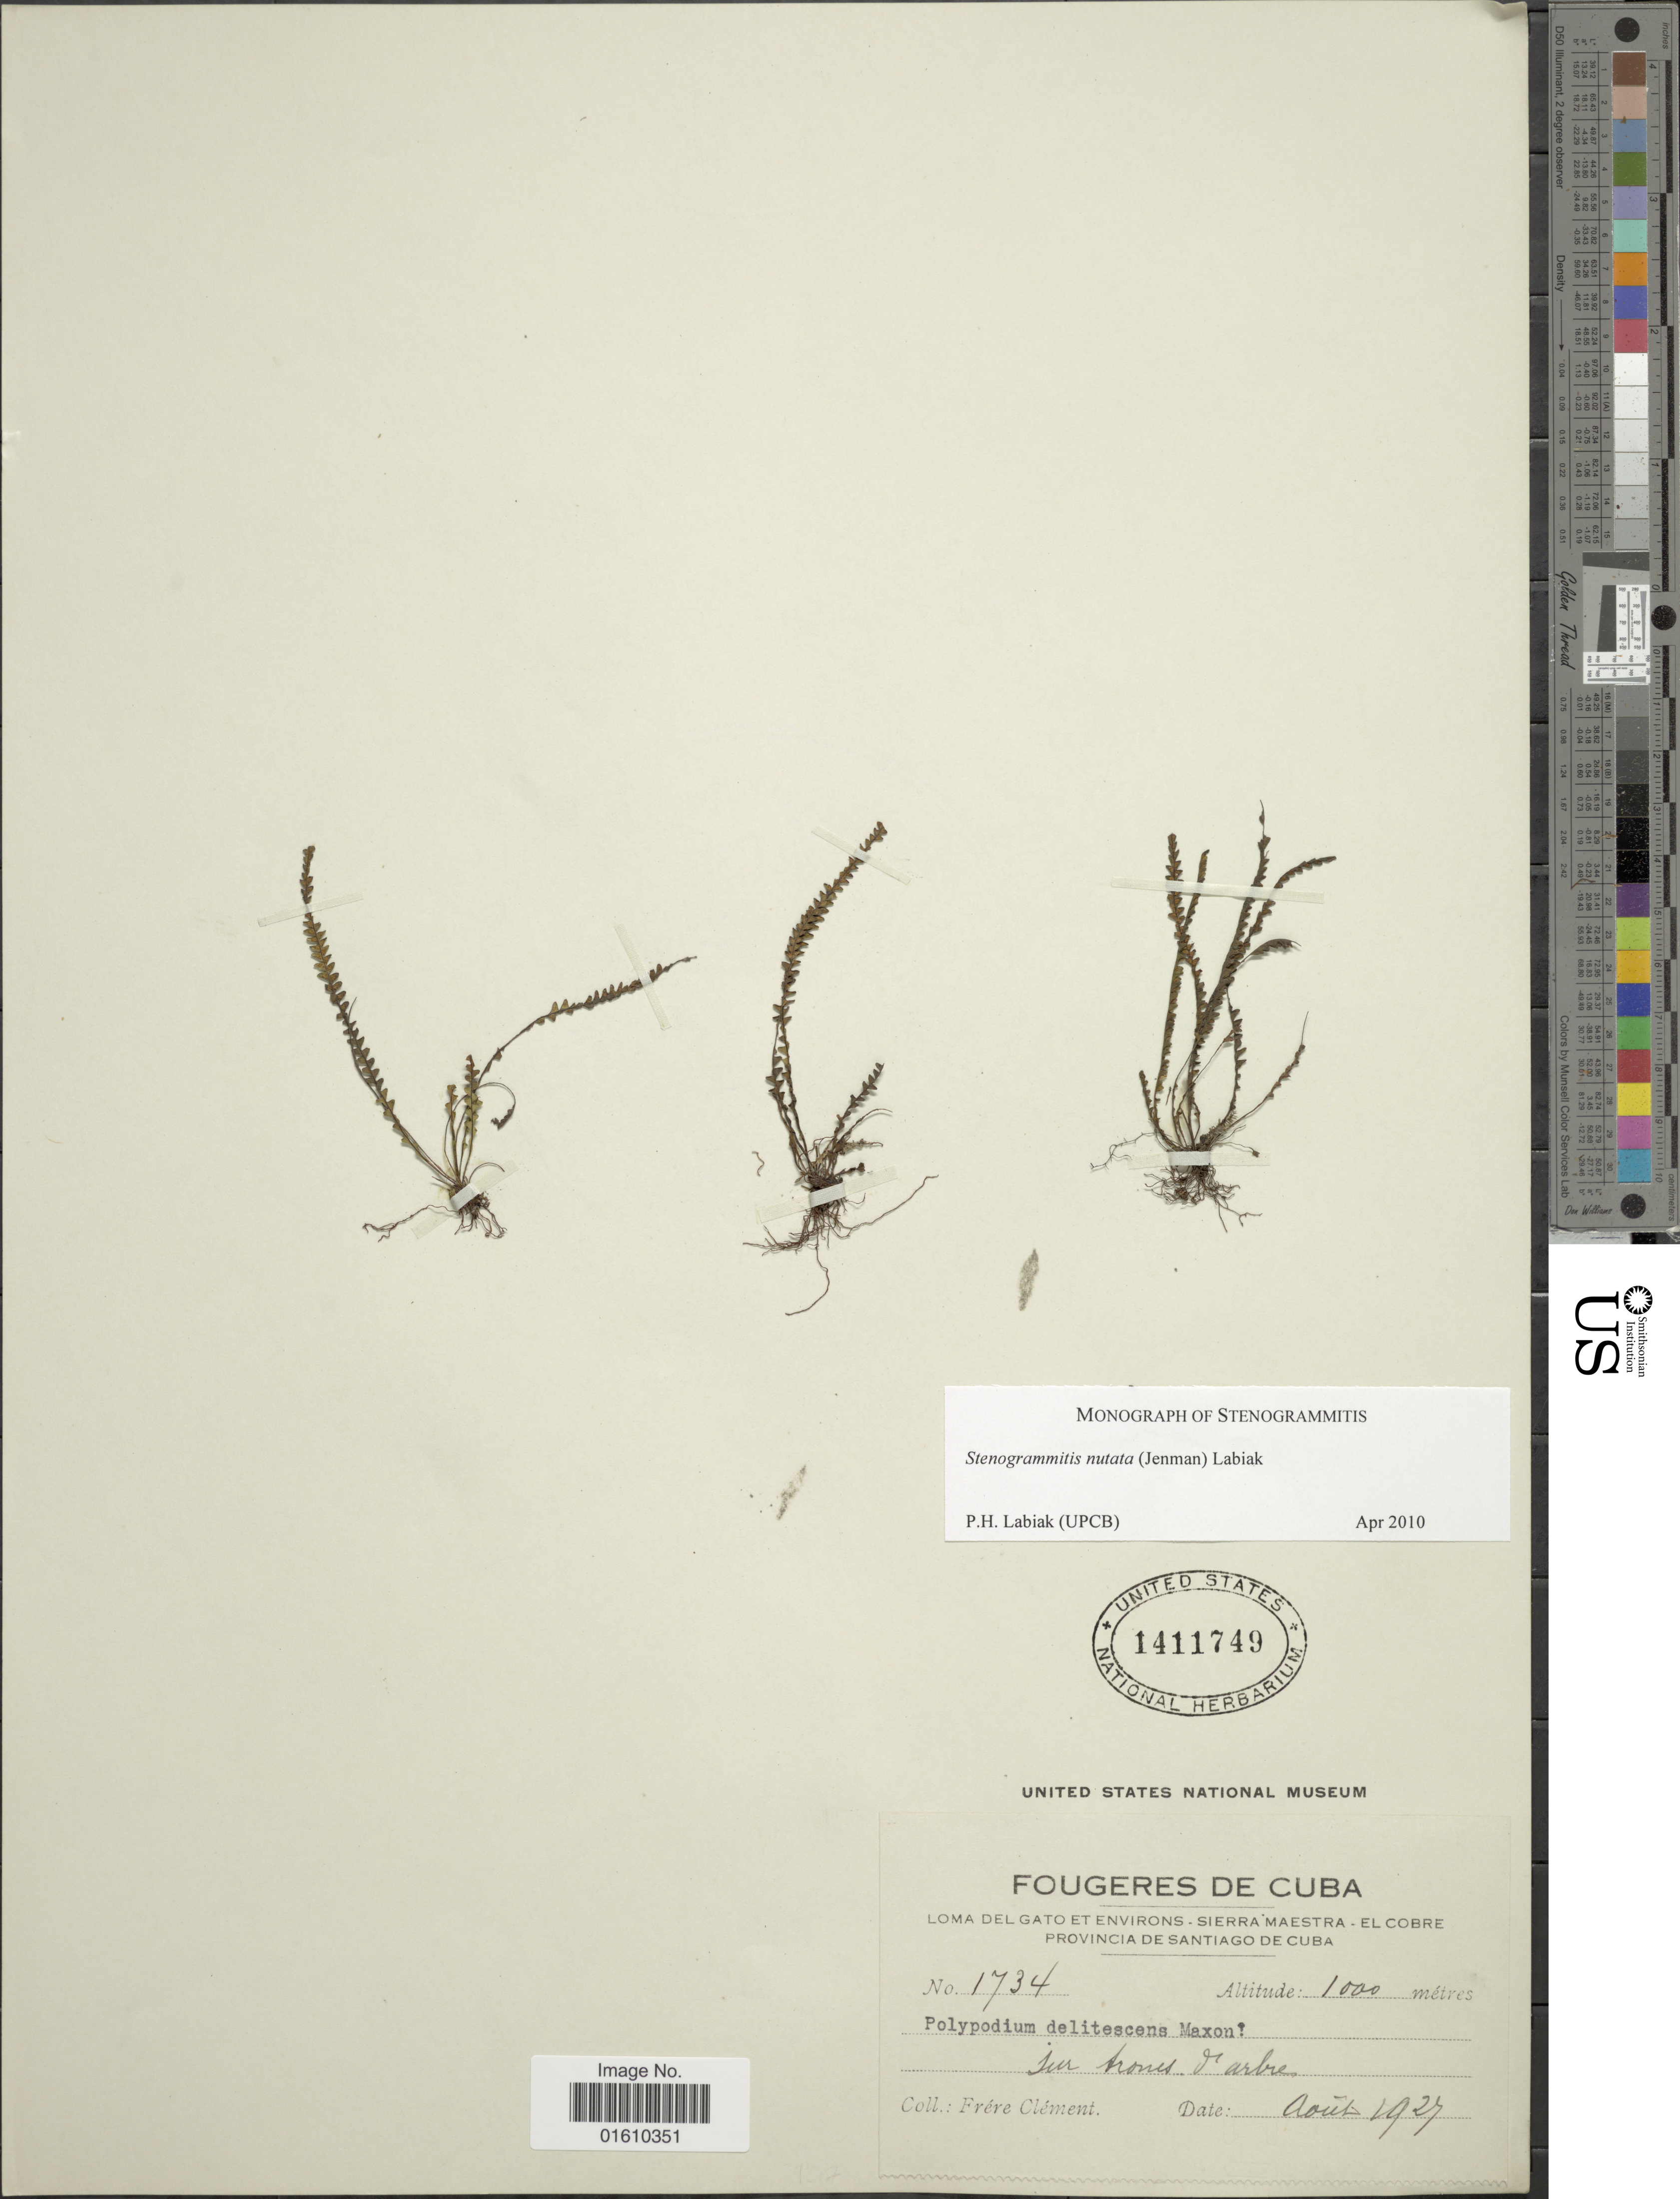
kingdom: Plantae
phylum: Tracheophyta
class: Polypodiopsida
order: Polypodiales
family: Polypodiaceae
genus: Stenogrammitis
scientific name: Stenogrammitis nutata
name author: (Jenman) Labiak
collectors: B. Clement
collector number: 1734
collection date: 1927-08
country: Cuba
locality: Sur troncs d'arbre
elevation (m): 1000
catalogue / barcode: US 1411749